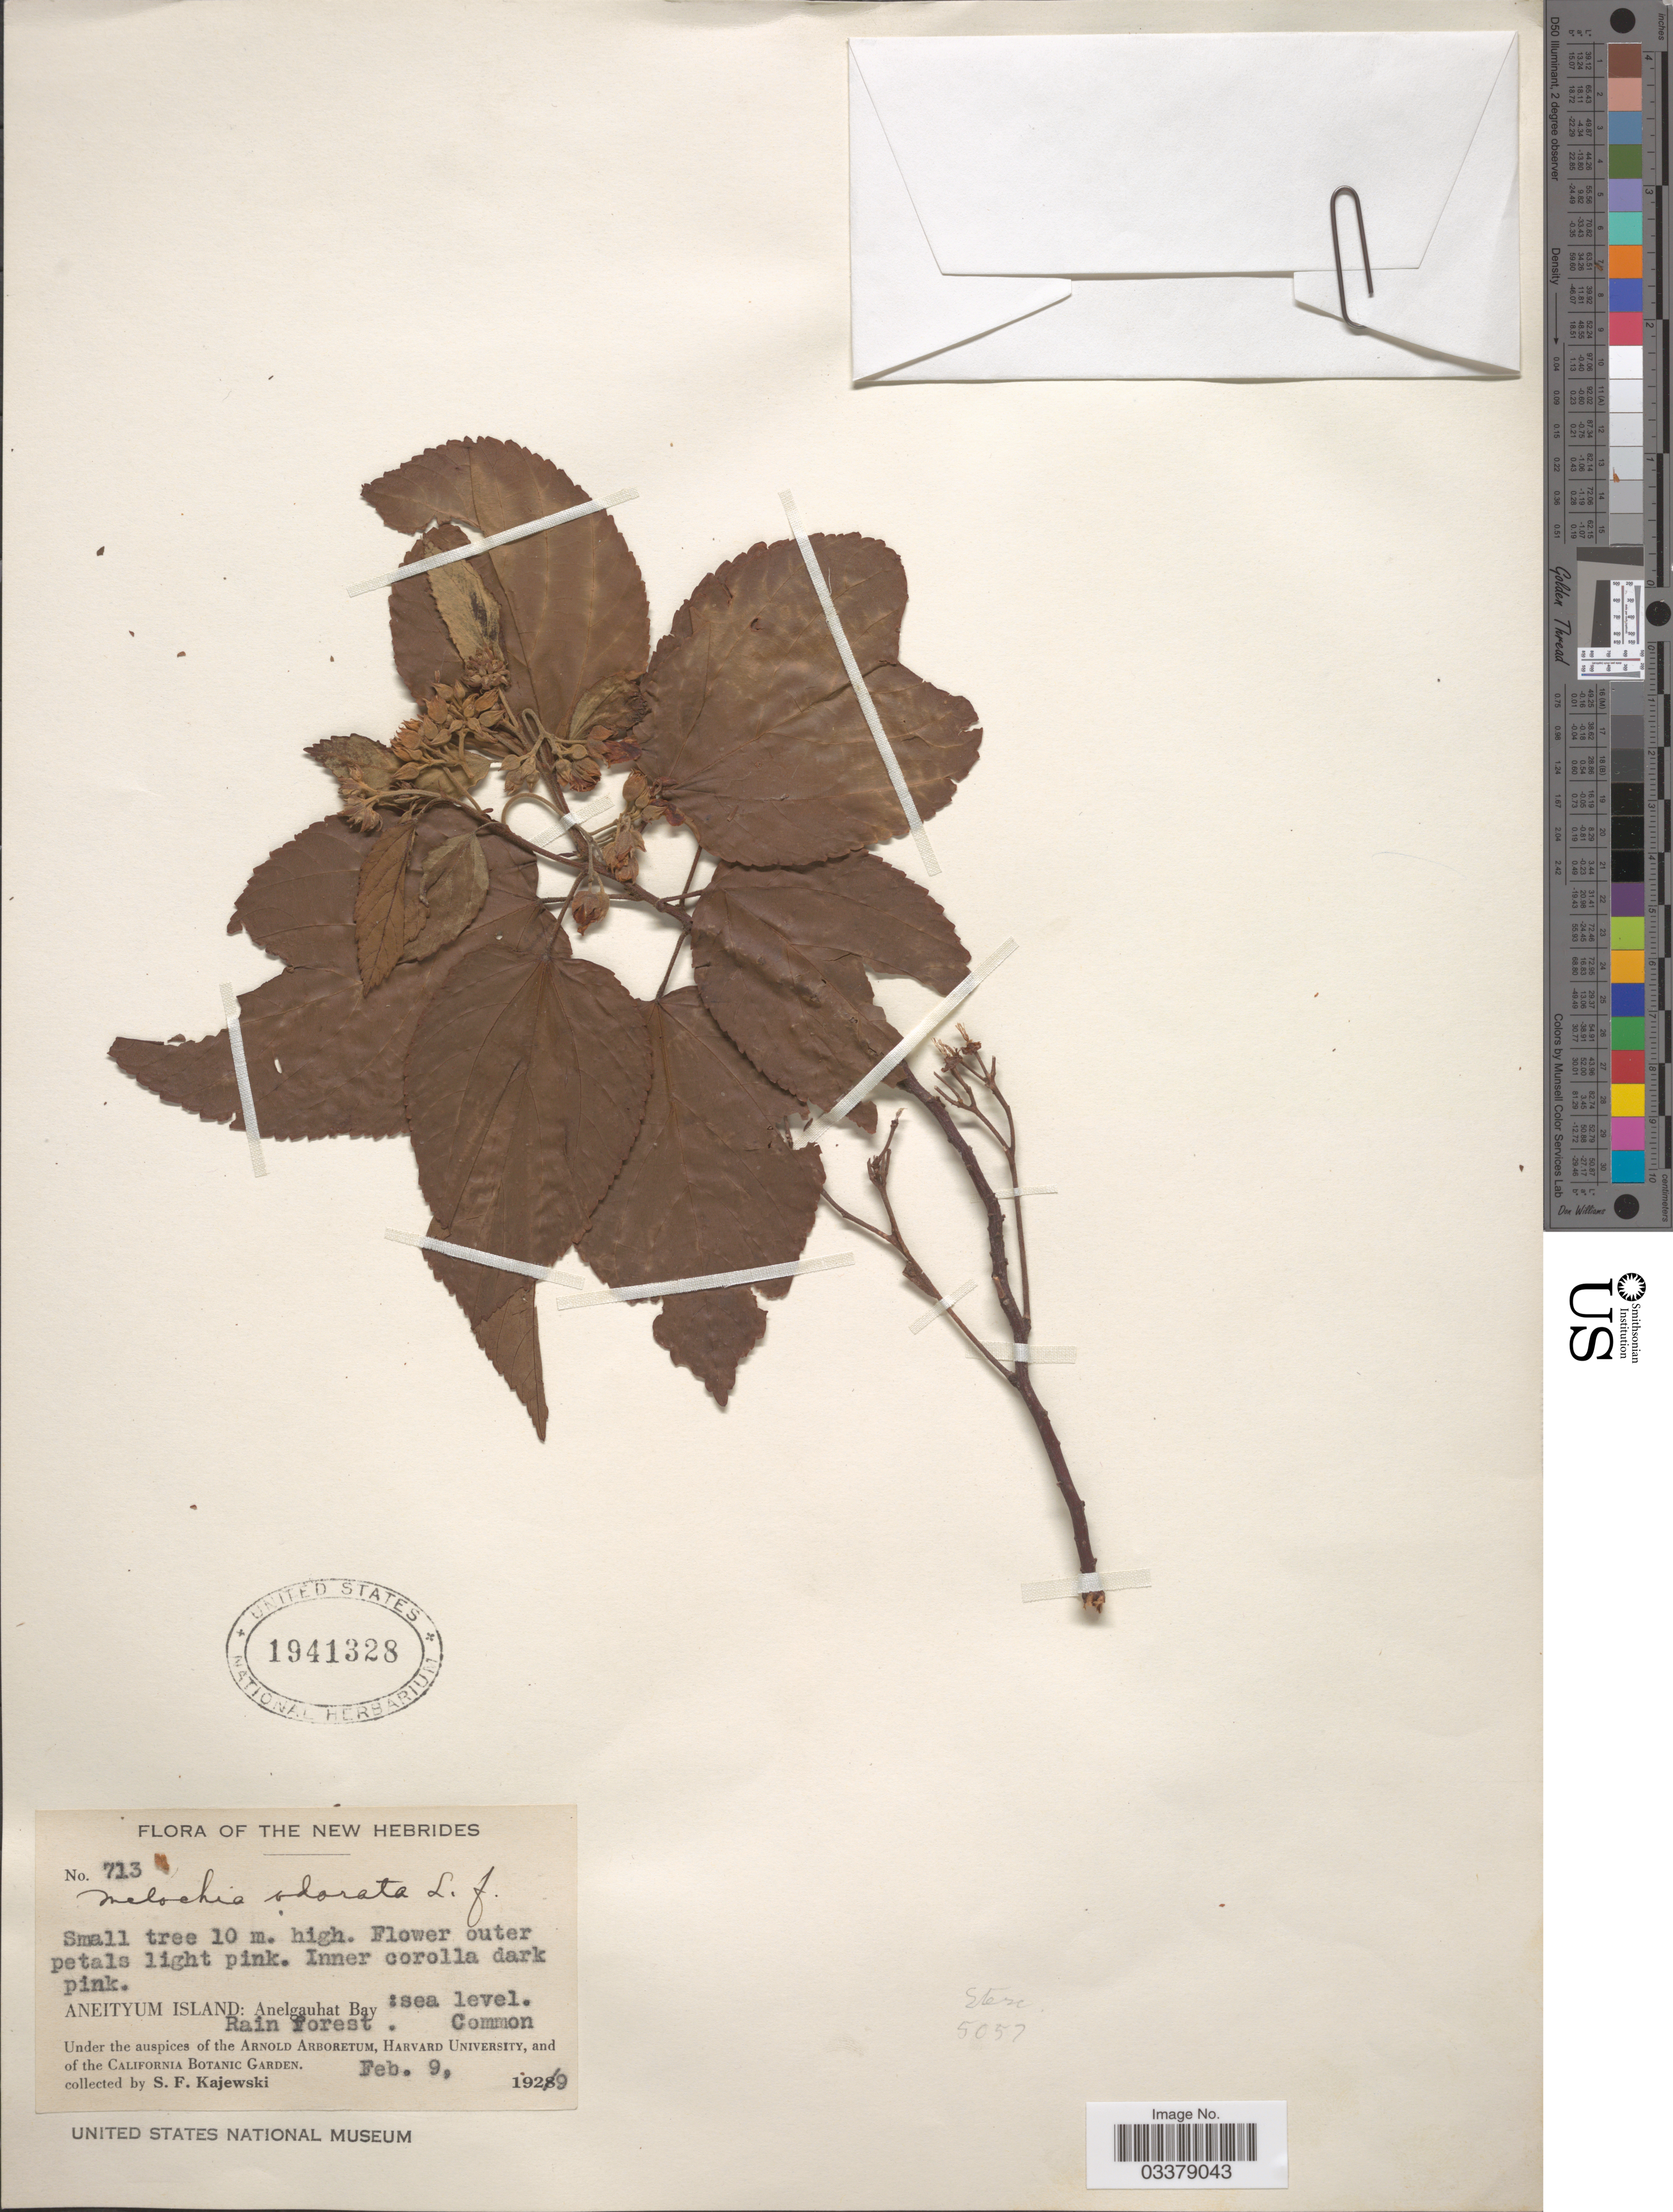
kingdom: Plantae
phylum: Tracheophyta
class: Magnoliopsida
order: Malvales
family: Malvaceae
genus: Melochia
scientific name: Melochia odorata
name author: L. f.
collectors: S. Kajewski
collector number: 713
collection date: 1929-02-09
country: Vanuatu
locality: The New Hebrides. Aneityum Island: Anelgauhat Bay.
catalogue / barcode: US 1941328